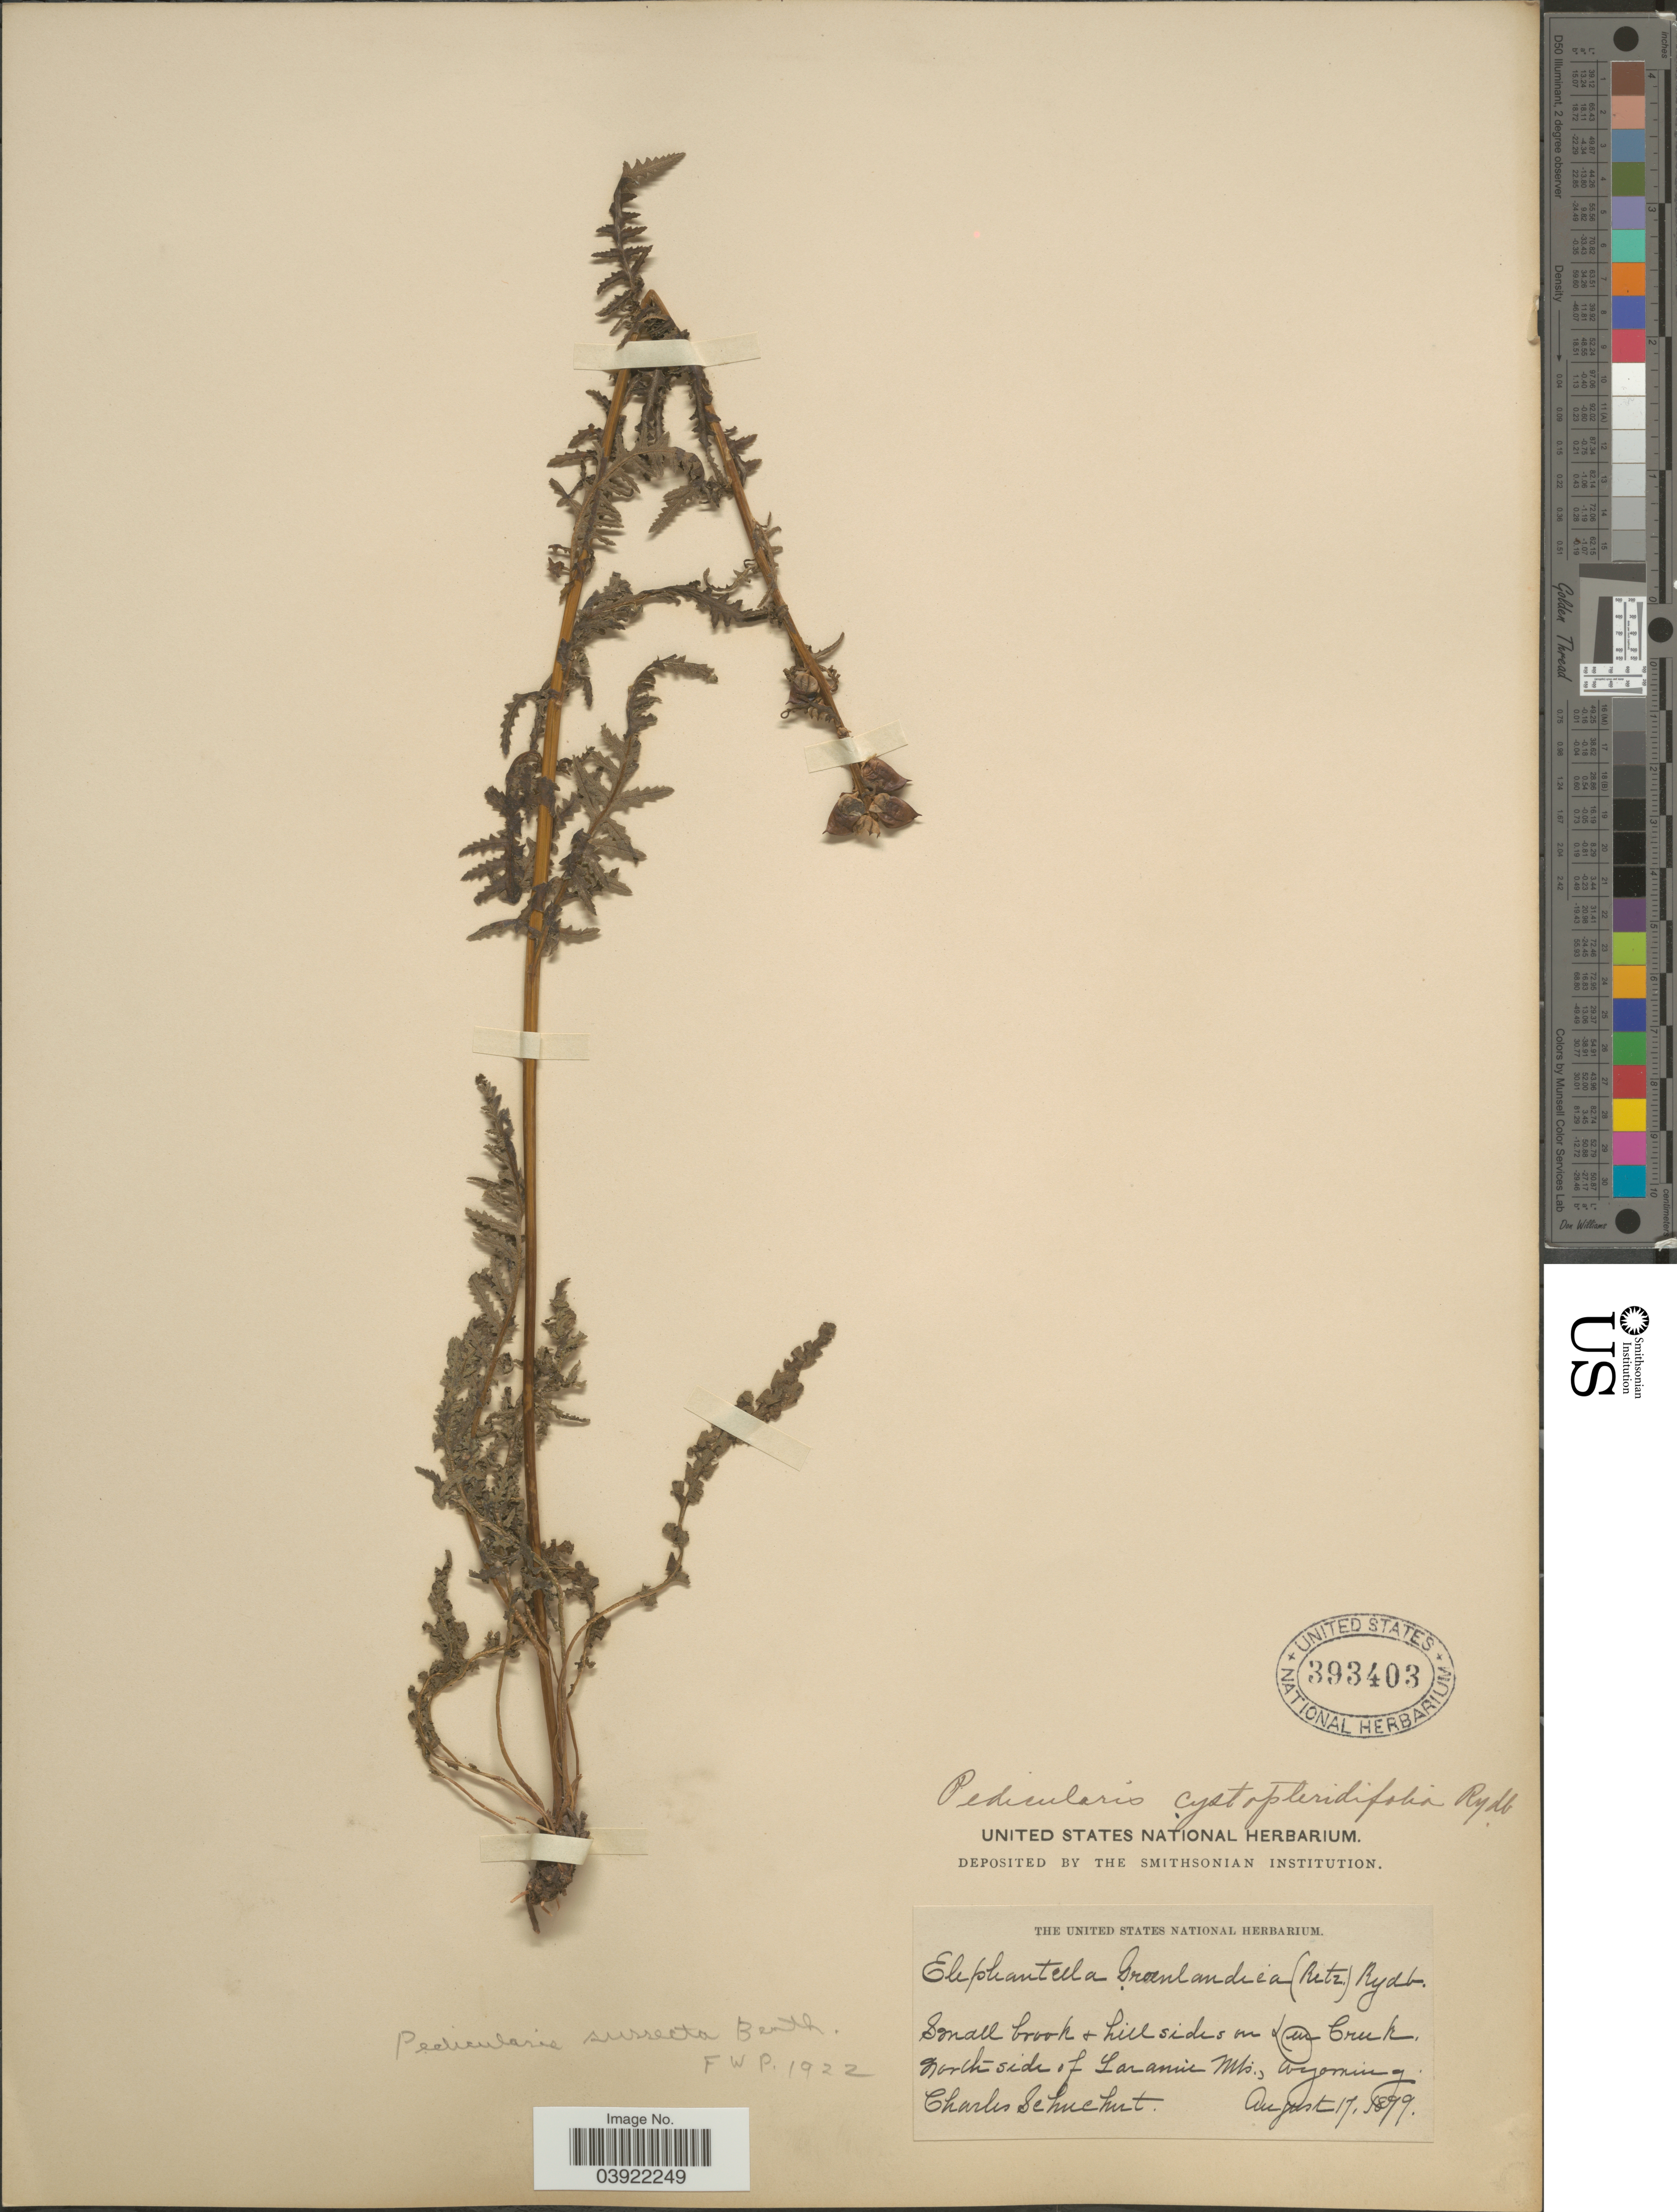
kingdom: Plantae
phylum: Tracheophyta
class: Magnoliopsida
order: Lamiales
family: Orobanchaceae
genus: Pedicularis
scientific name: Pedicularis groenlandica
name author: Retz.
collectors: C. Schuchert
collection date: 1899-08-17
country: United States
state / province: Wyoming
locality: Small brook + hillsides on Deer Creek, North side of Laramie Mts.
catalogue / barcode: US 393403